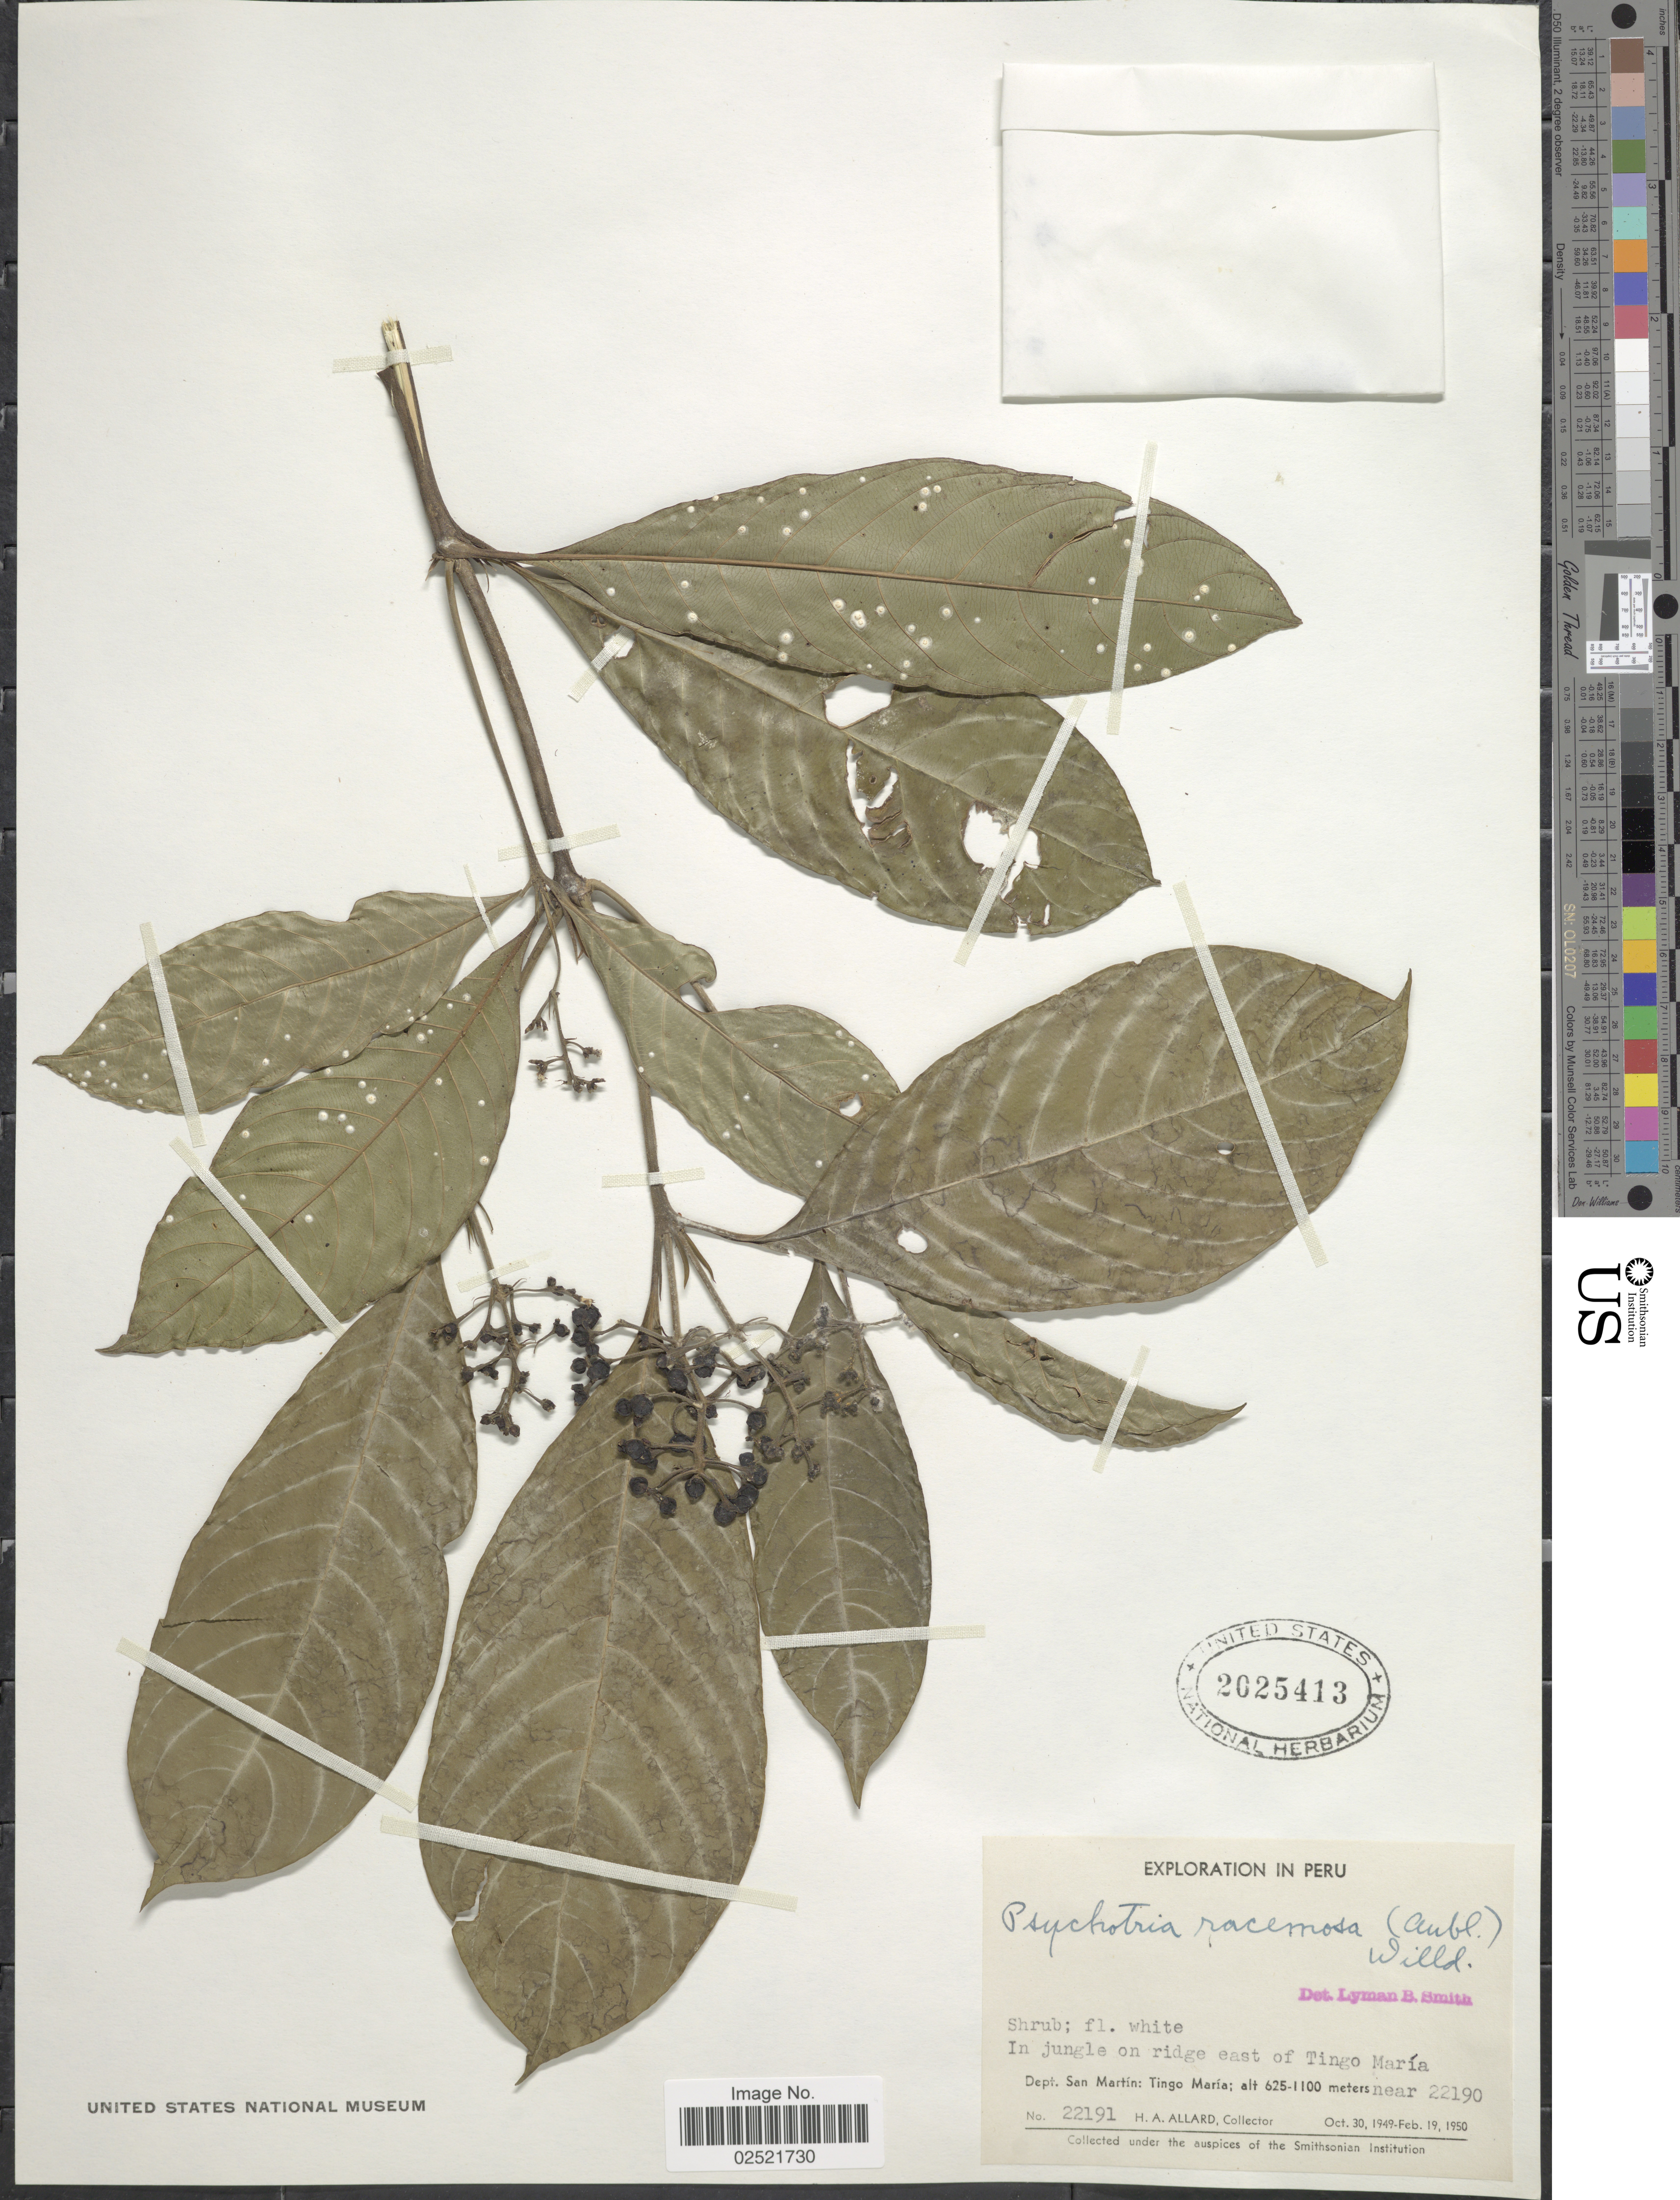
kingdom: Plantae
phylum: Tracheophyta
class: Magnoliopsida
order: Gentianales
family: Rubiaceae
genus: Psychotria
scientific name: Psychotria racemosa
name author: (Aubl.) Raeuschel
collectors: H. A. Allard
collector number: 22191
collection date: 1949-10-30/1950-02-19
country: Peru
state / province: San Martín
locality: East of Tingo Maria, Tingo Maria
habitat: in jungle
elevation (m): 625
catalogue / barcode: US 2025413